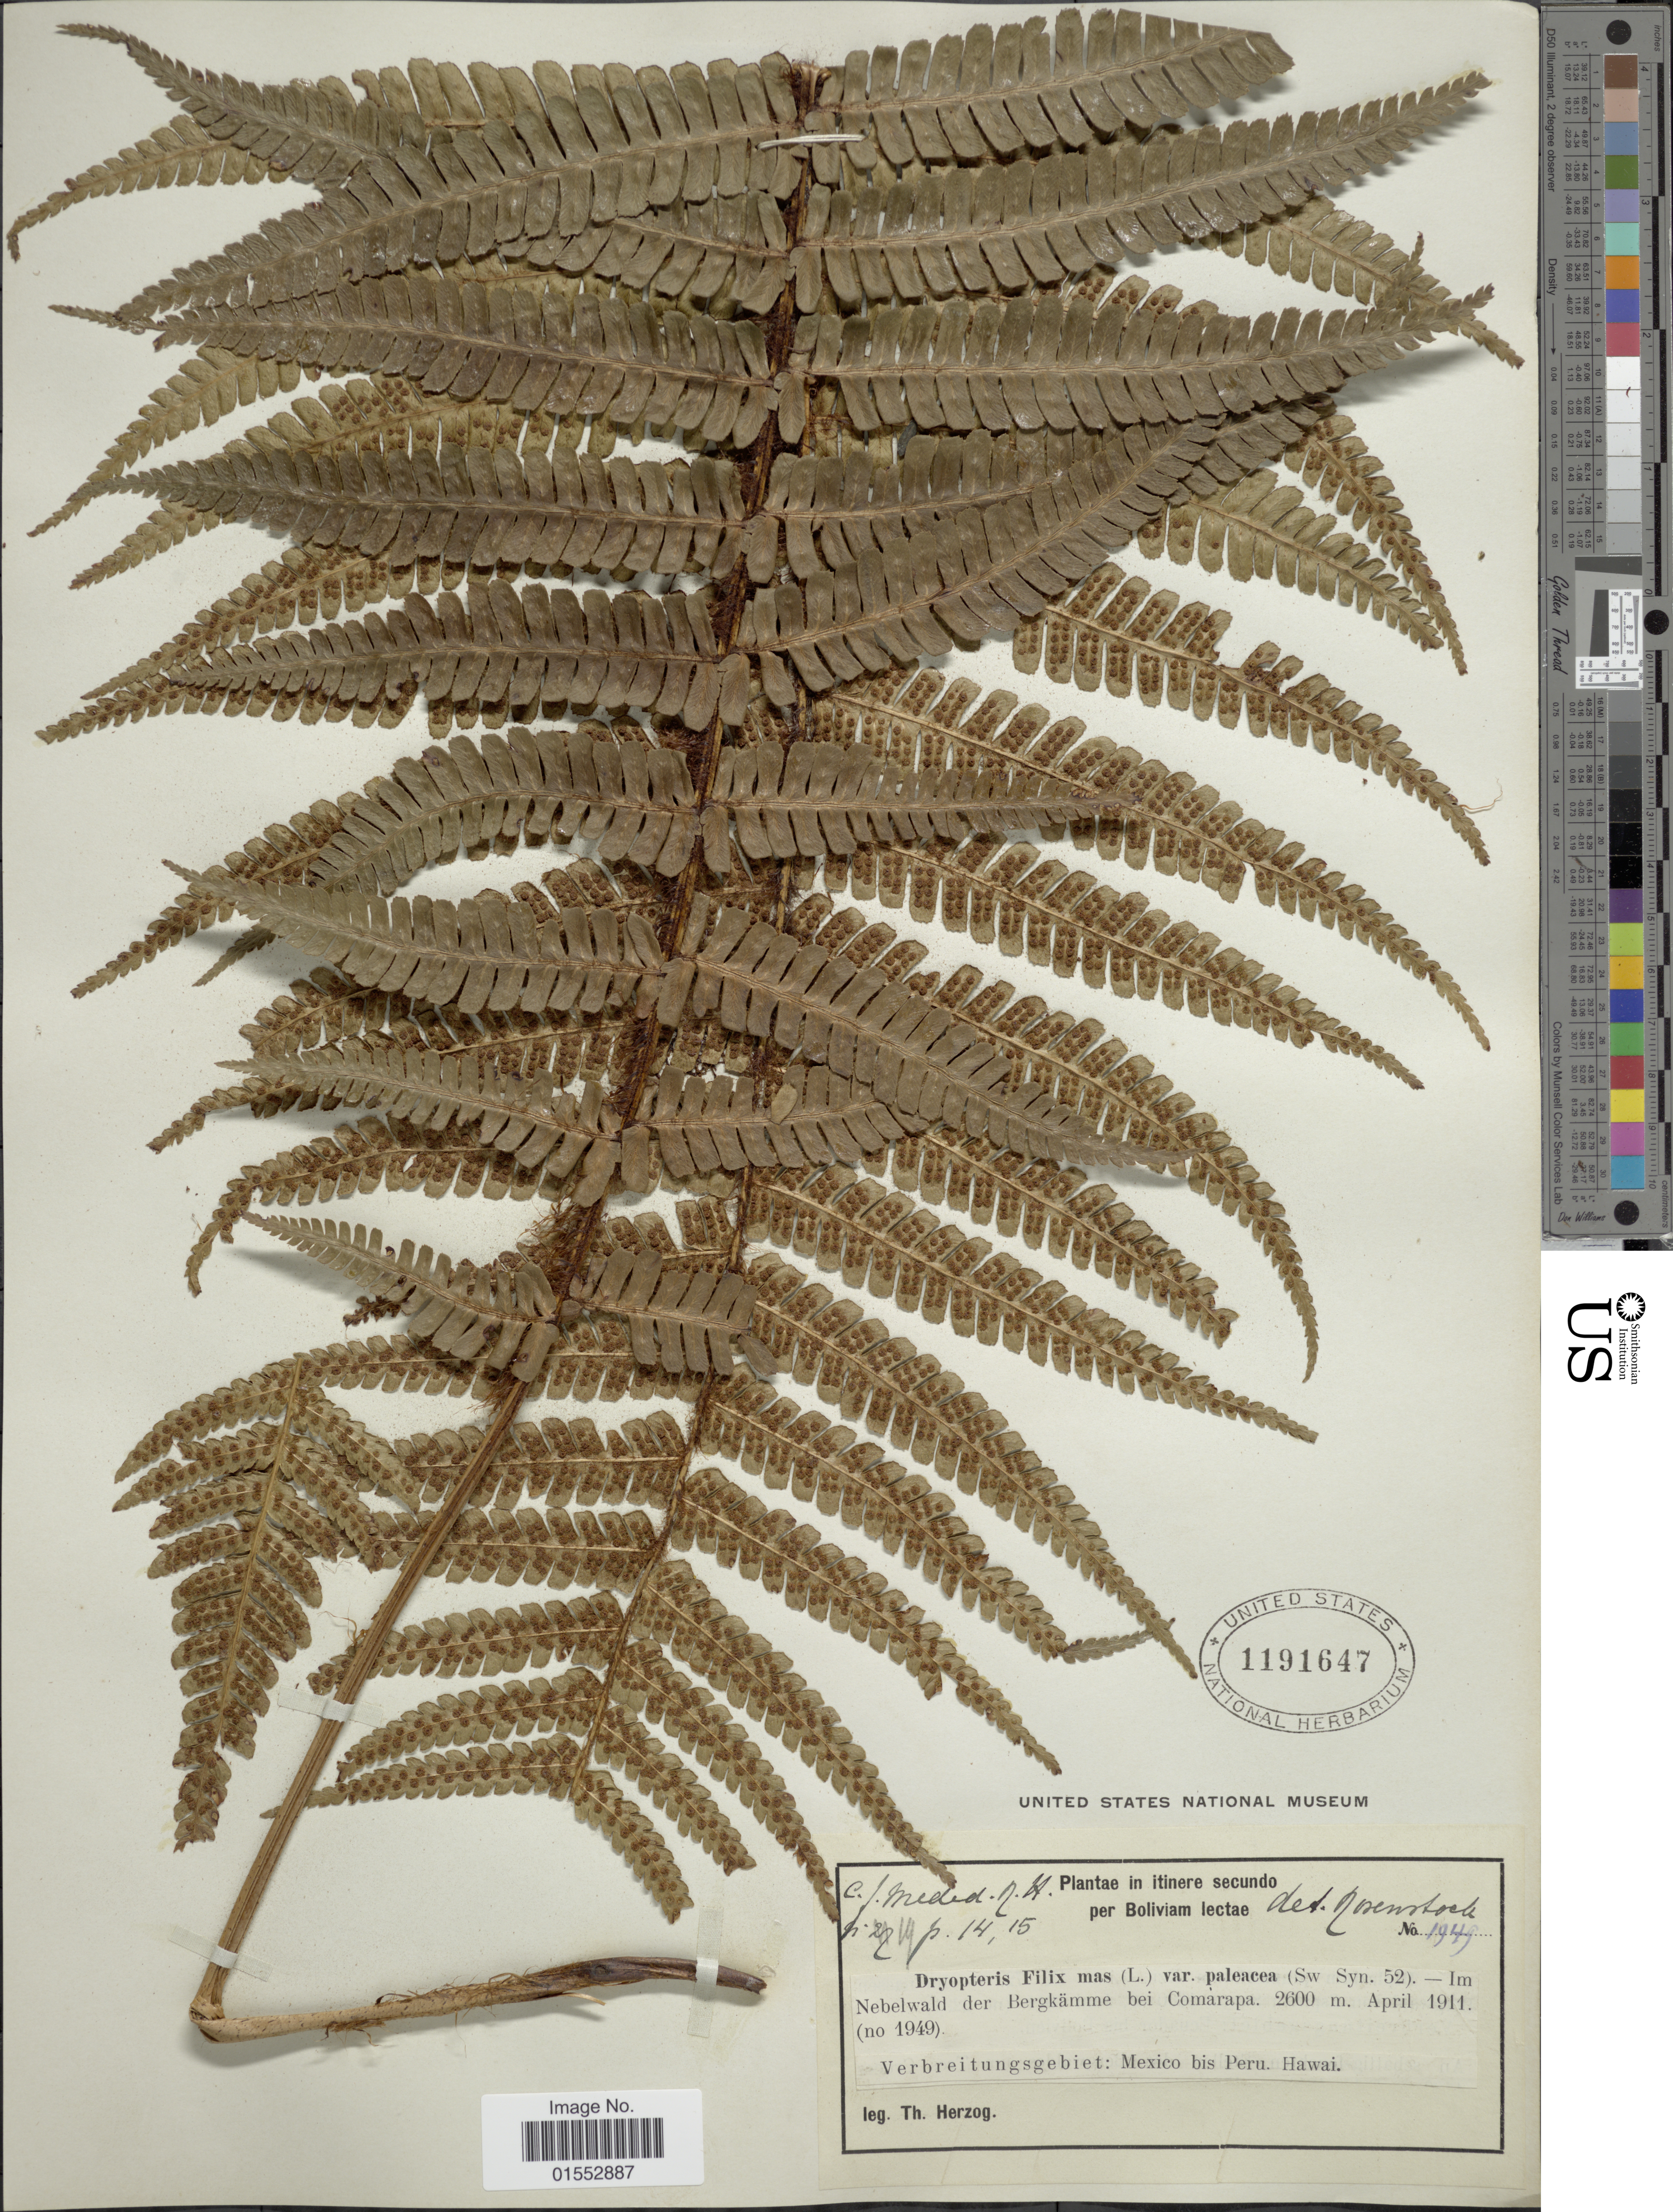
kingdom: Plantae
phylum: Tracheophyta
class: Polypodiopsida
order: Polypodiales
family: Dryopteridaceae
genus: Dryopteris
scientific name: Dryopteris wallichiana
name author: (Spreng.) Hyl.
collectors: T. K. J. Herzog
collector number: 1949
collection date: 1911-04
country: Bolivia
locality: Nebelwald der Bergkämme bei Comarapa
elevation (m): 2600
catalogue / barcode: US 1191647